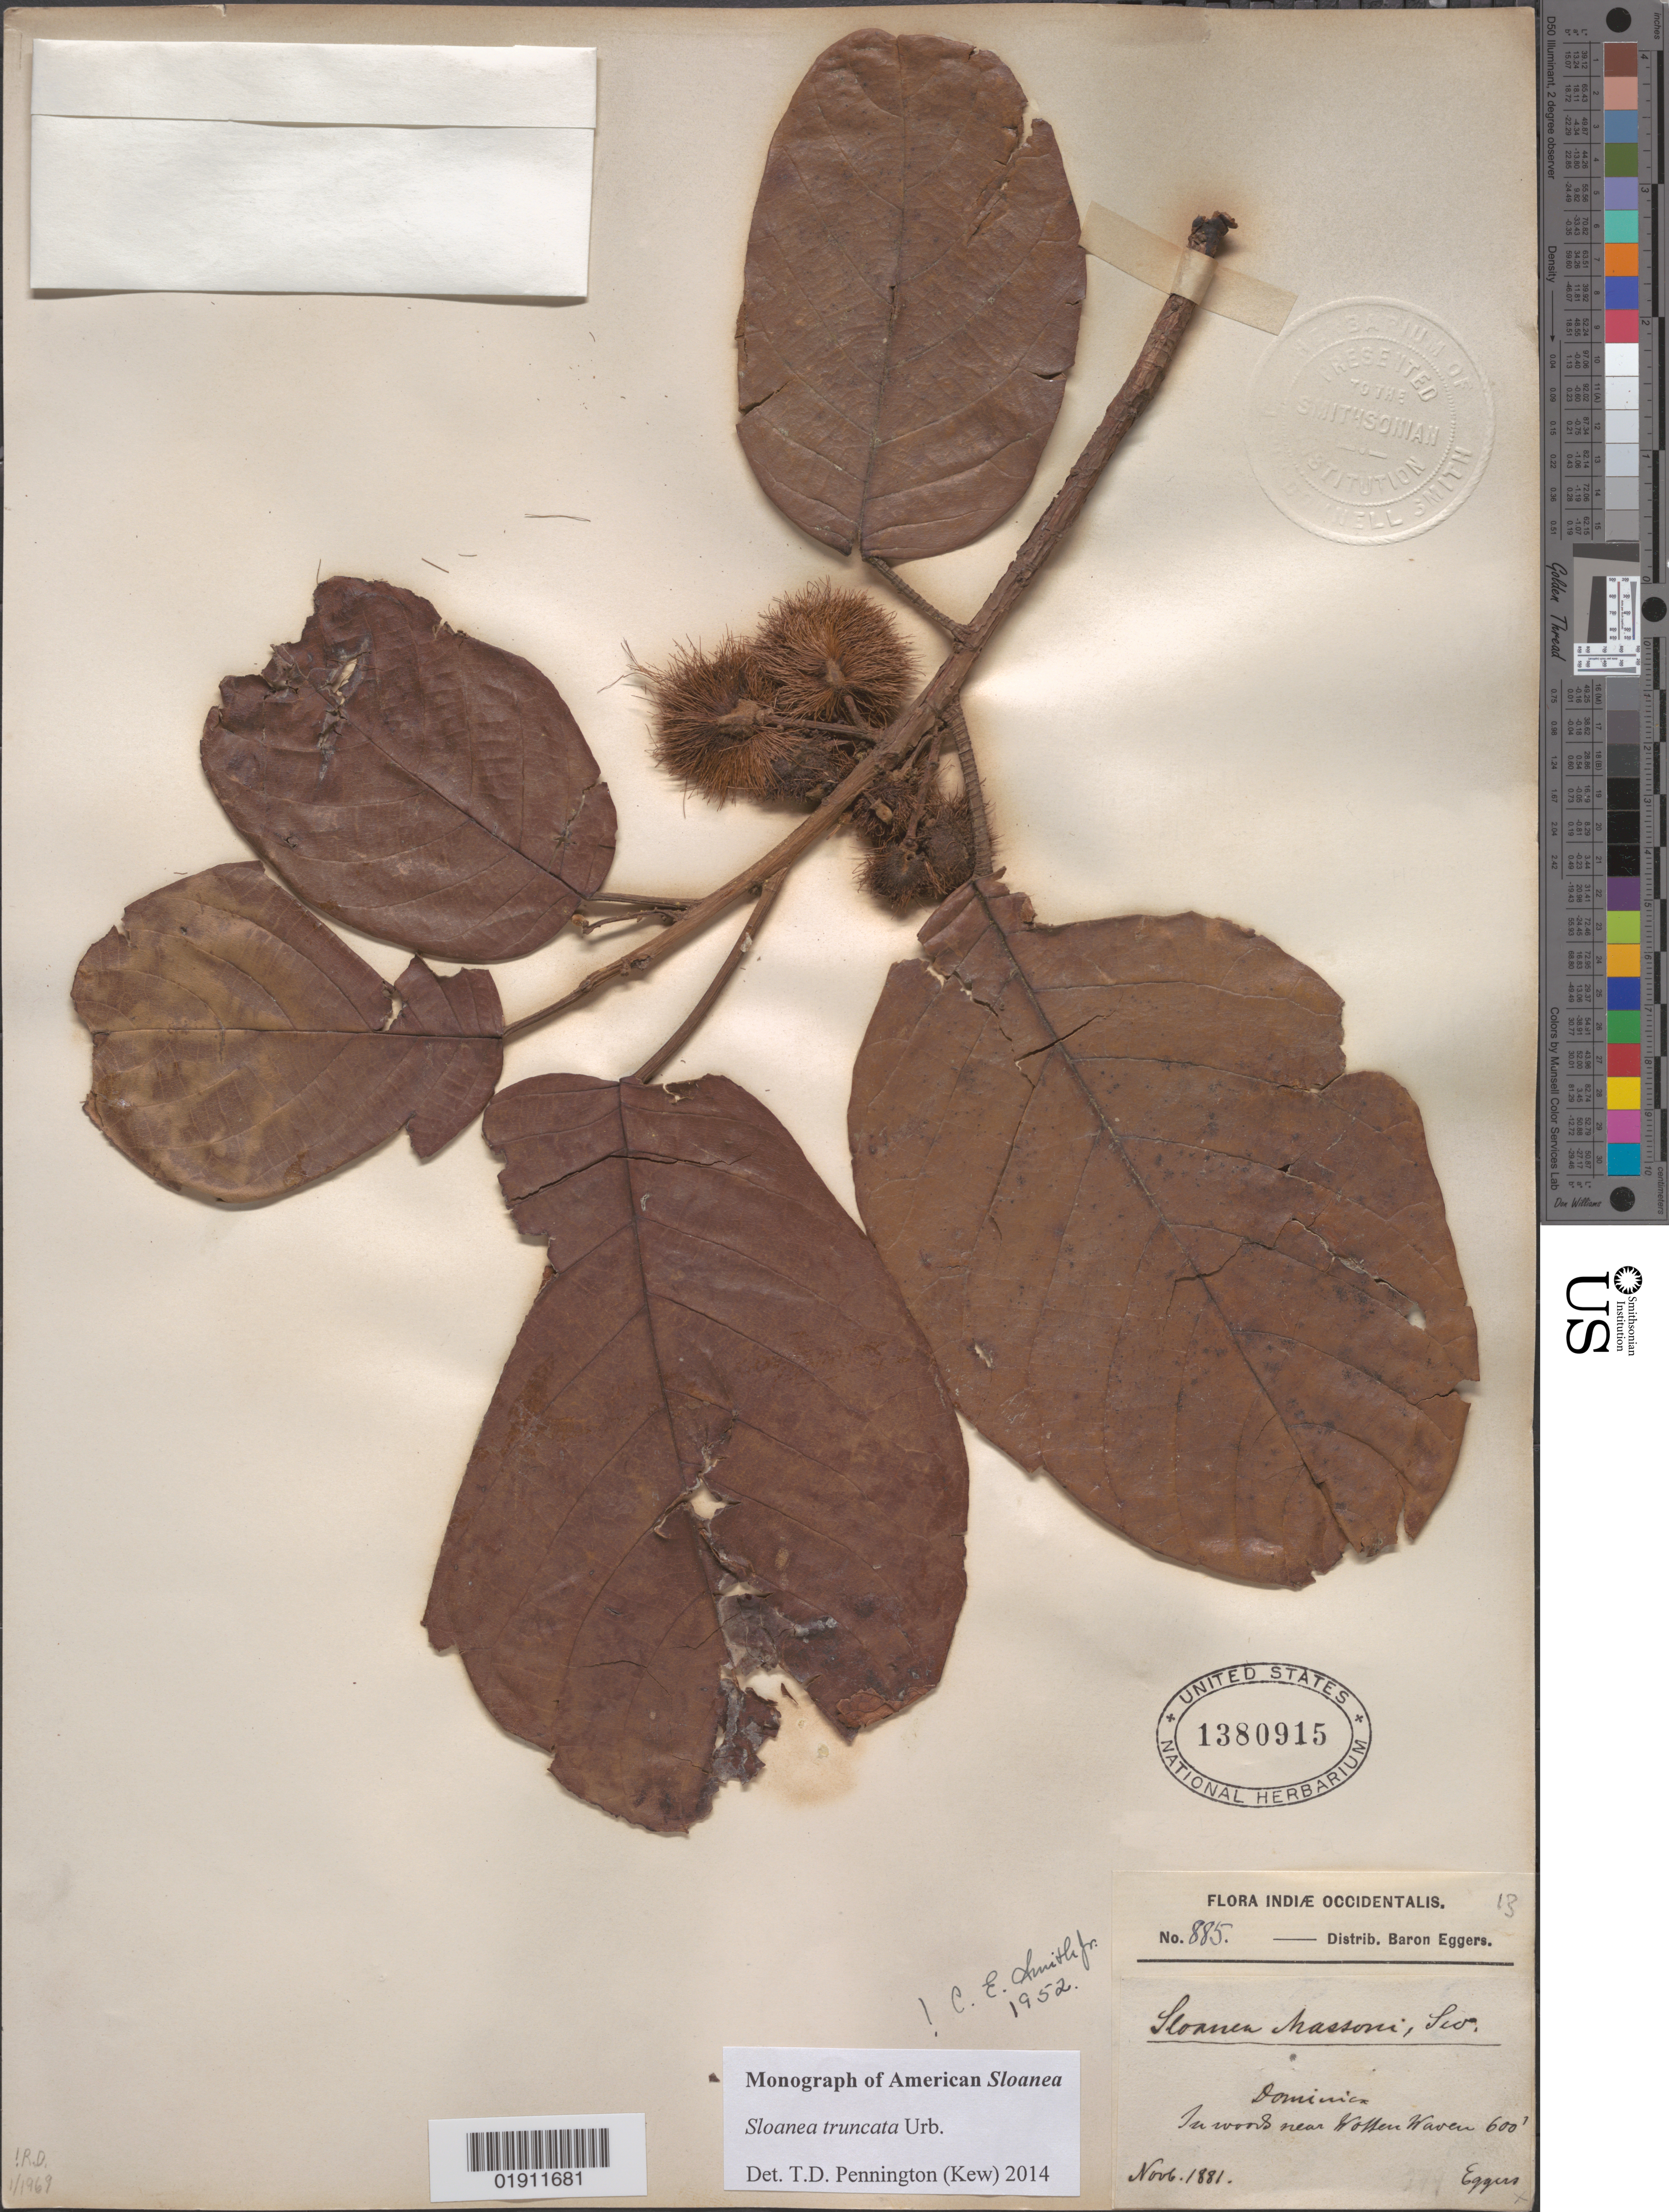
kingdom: Plantae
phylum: Tracheophyta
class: Magnoliopsida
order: Oxalidales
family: Elaeocarpaceae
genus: Sloanea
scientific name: Sloanea truncata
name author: Urb.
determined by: Pennington, T. D., (K)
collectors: H. F. A. von Eggers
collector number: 885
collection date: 1881-11-06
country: Dominica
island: Dominica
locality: Wotten Waven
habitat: In woods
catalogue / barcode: US 1380915